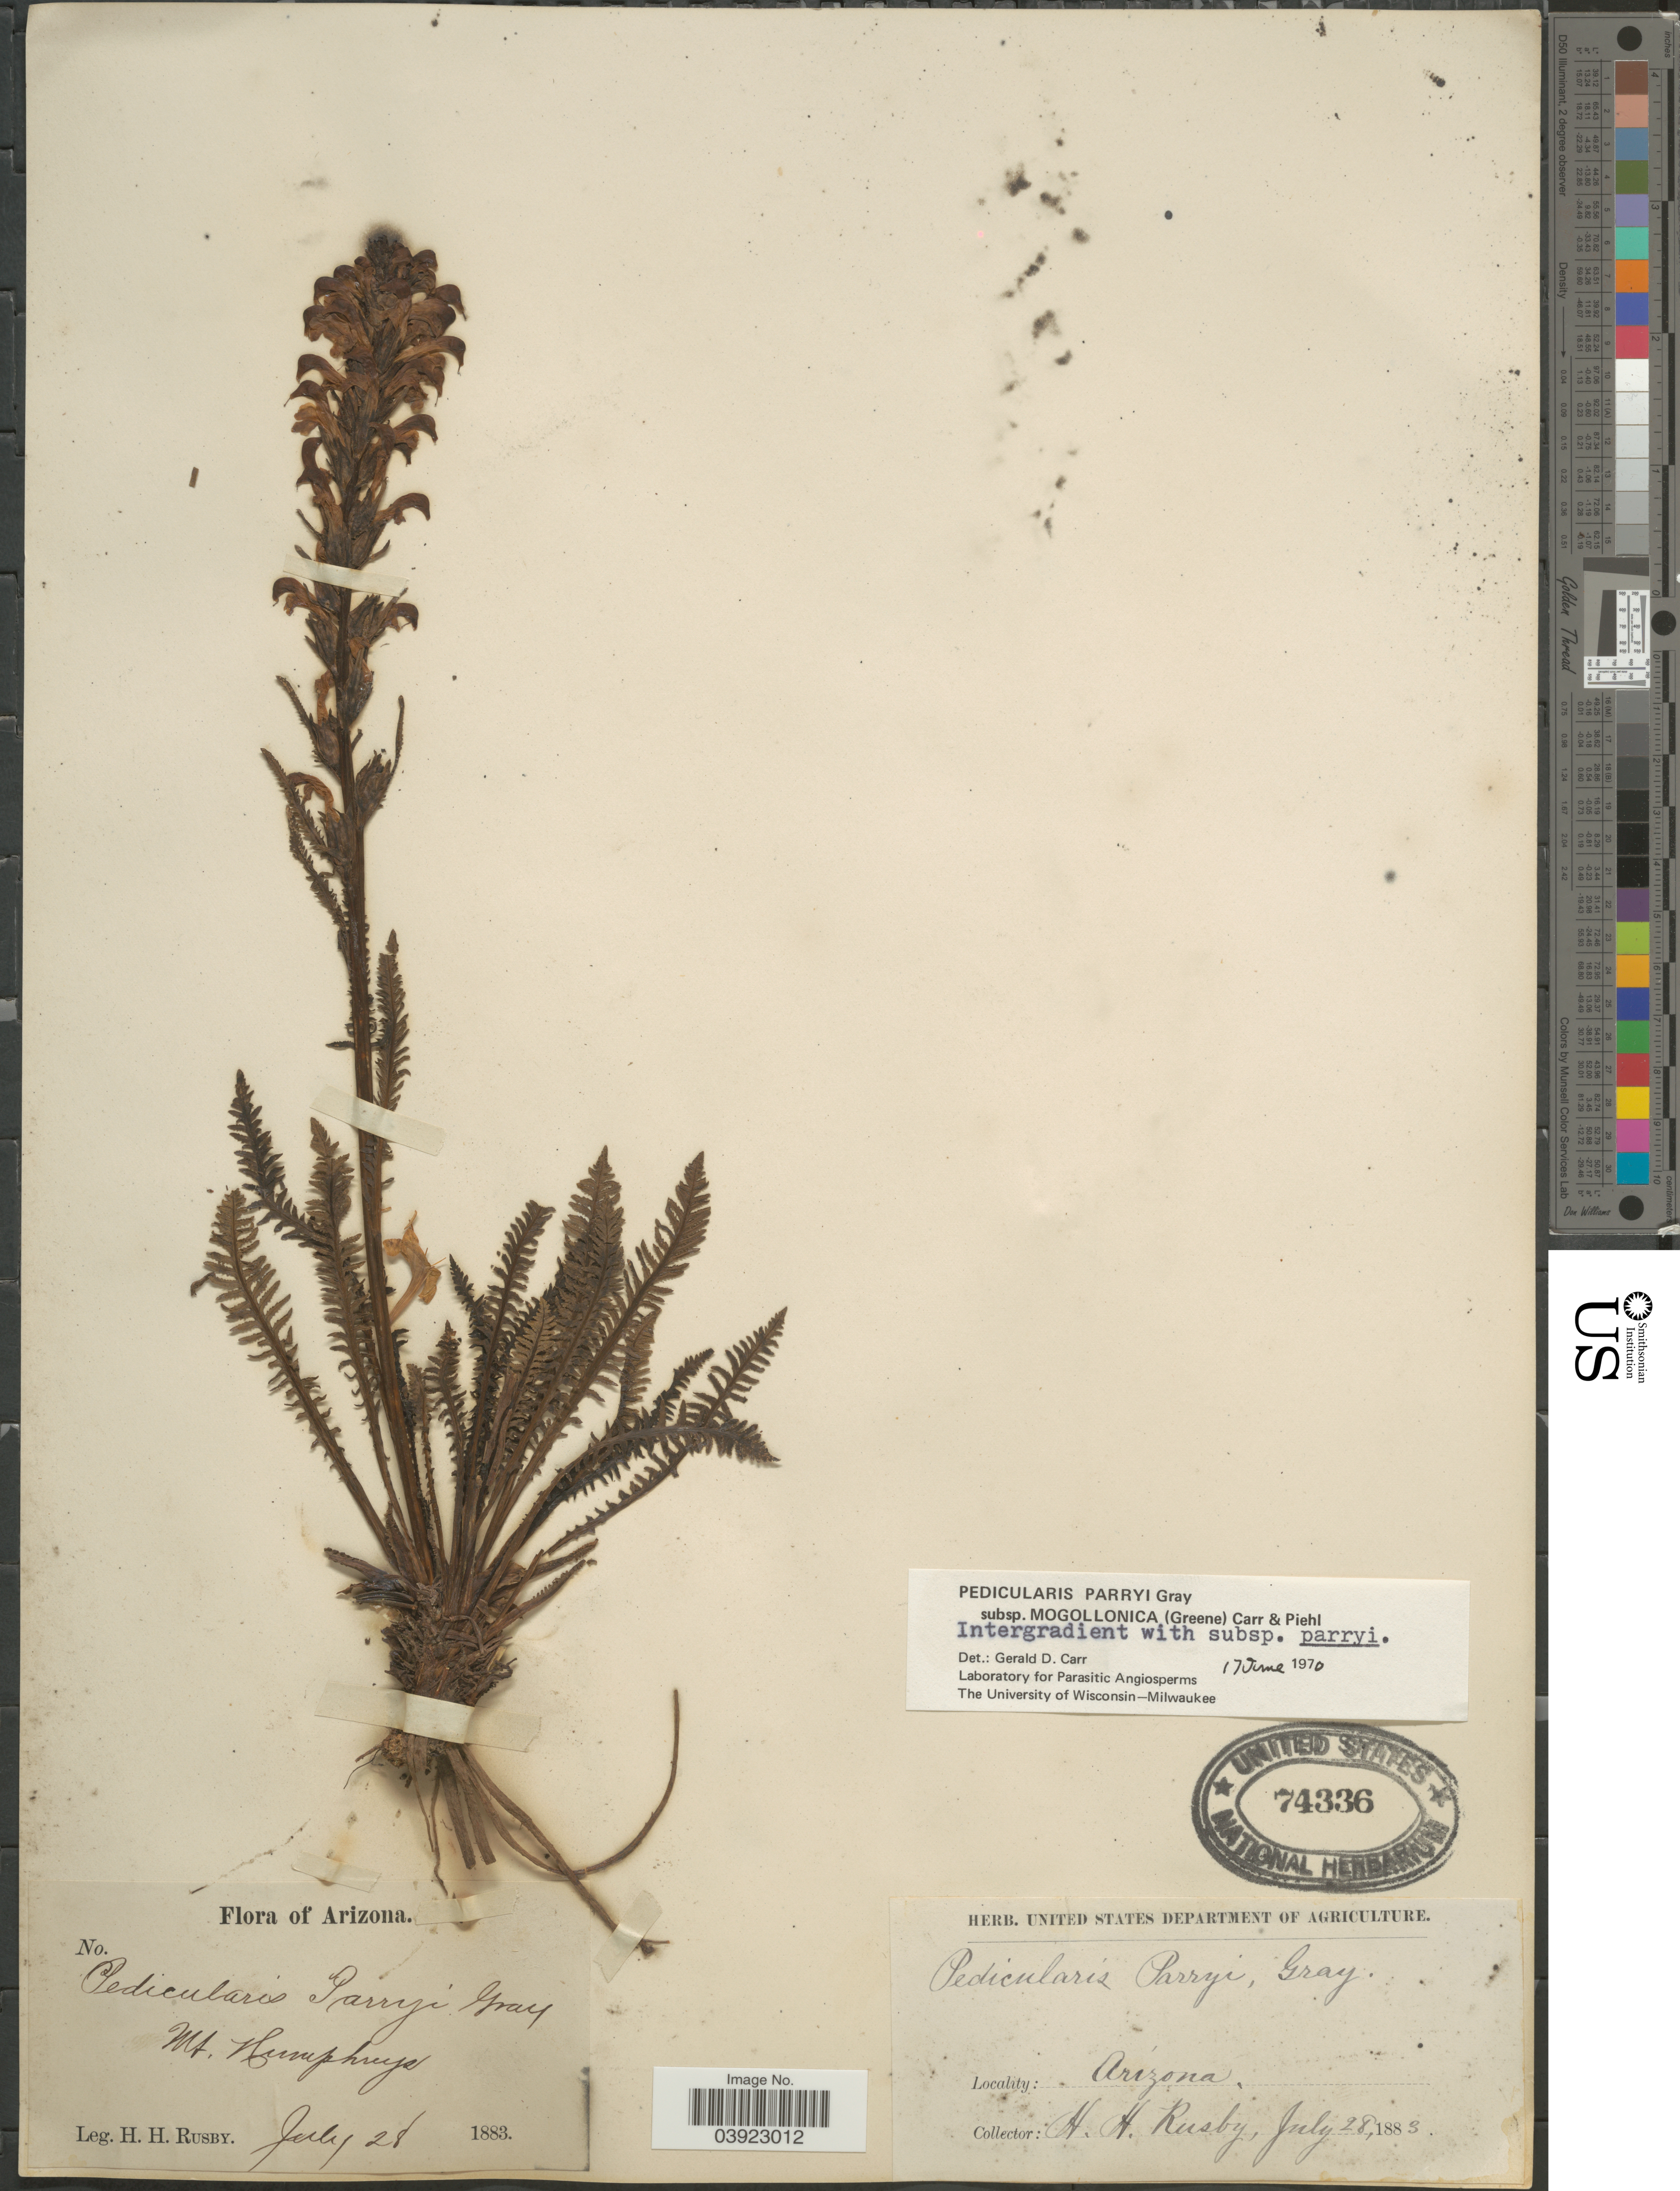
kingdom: Plantae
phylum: Tracheophyta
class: Magnoliopsida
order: Lamiales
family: Orobanchaceae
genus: Pedicularis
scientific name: Pedicularis parryi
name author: A. Gray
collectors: H. H. Rusby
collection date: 1883-07-28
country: United States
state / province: Arizona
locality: Mt. Humpreys.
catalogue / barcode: US 74336